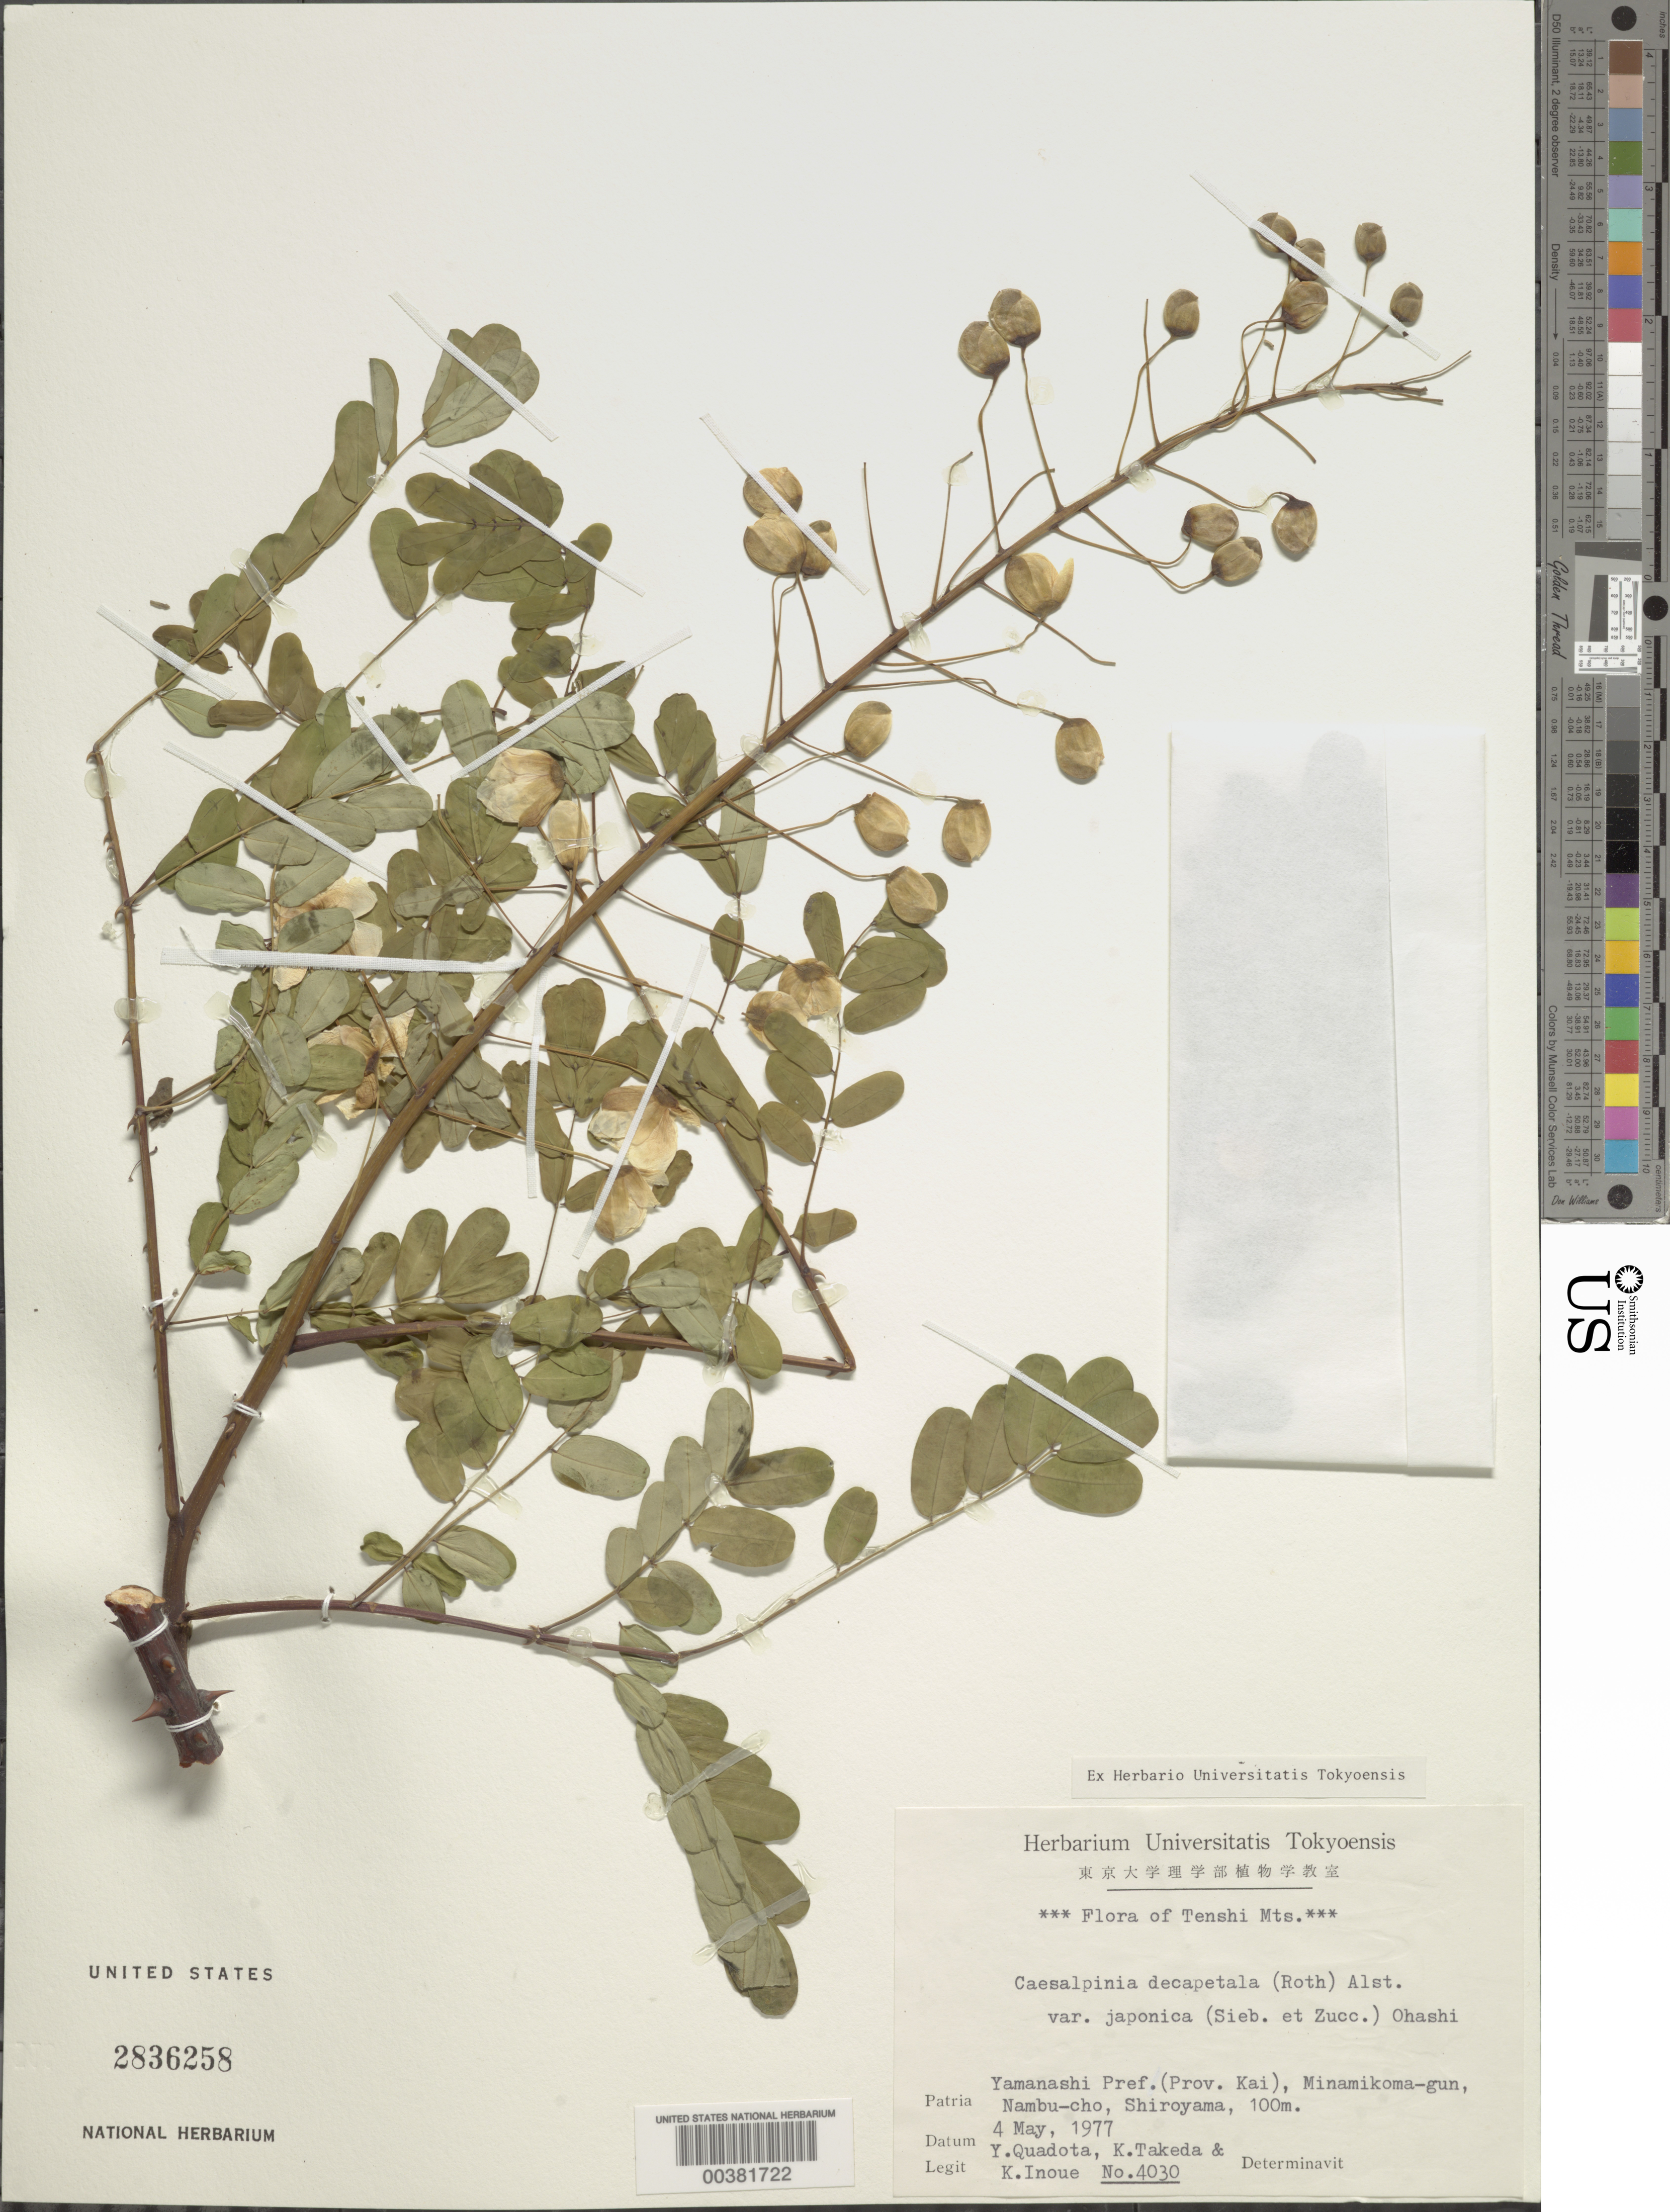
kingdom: Plantae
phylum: Tracheophyta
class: Magnoliopsida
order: Fabales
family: Fabaceae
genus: Biancaea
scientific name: Biancaea decapetala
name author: (Roth) O. Deg.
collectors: Y. Quadota, K. Takeda & K. Inoue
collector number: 4030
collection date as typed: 04 May 1977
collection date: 1977-05-04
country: Japan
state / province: Yamanasi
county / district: Minami-koma-gun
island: Honshu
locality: Kai prov., minamikoma-gun, nambu-cho, shiroyama; tenshi mts.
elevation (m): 100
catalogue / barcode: US 2836258